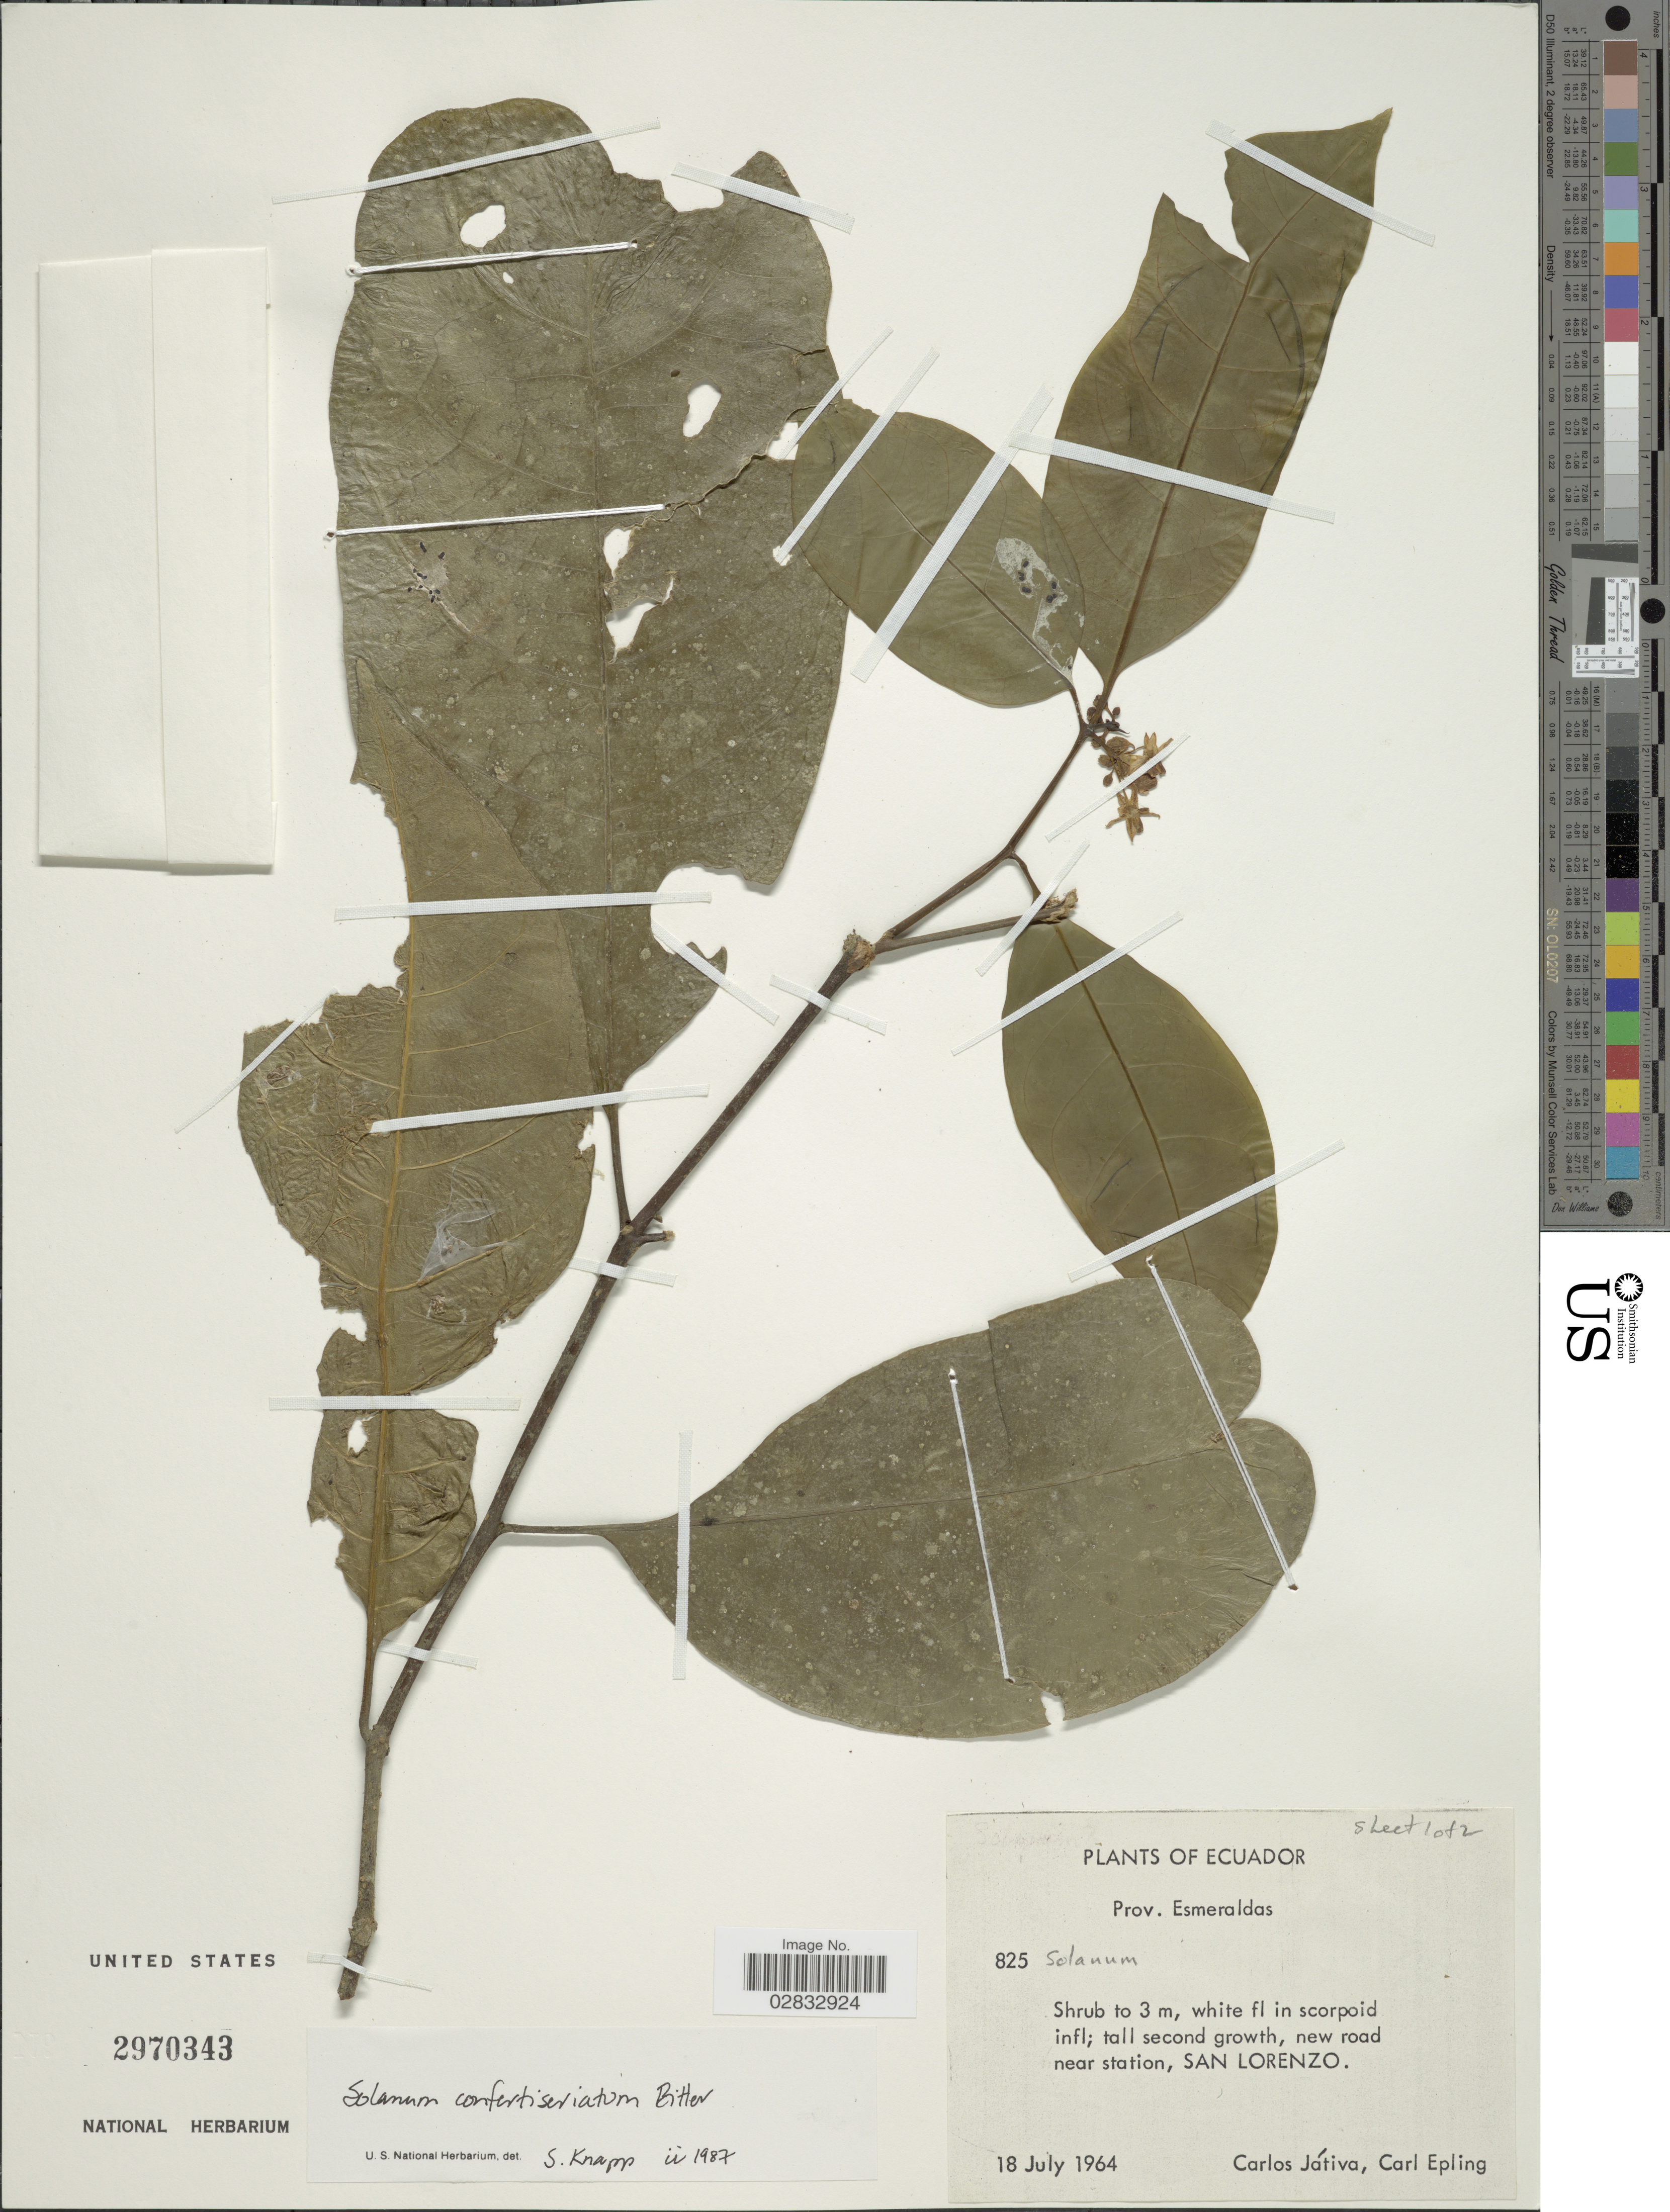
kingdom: Plantae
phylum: Tracheophyta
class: Magnoliopsida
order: Solanales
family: Solanaceae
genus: Solanum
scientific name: Solanum confertiseriatum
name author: Bitter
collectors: C. D. Játiva & C. C. Epling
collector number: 825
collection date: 1964-07-18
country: Ecuador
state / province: Esmeraldas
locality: New road near station, San Lorenzo.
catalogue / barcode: US 2970343